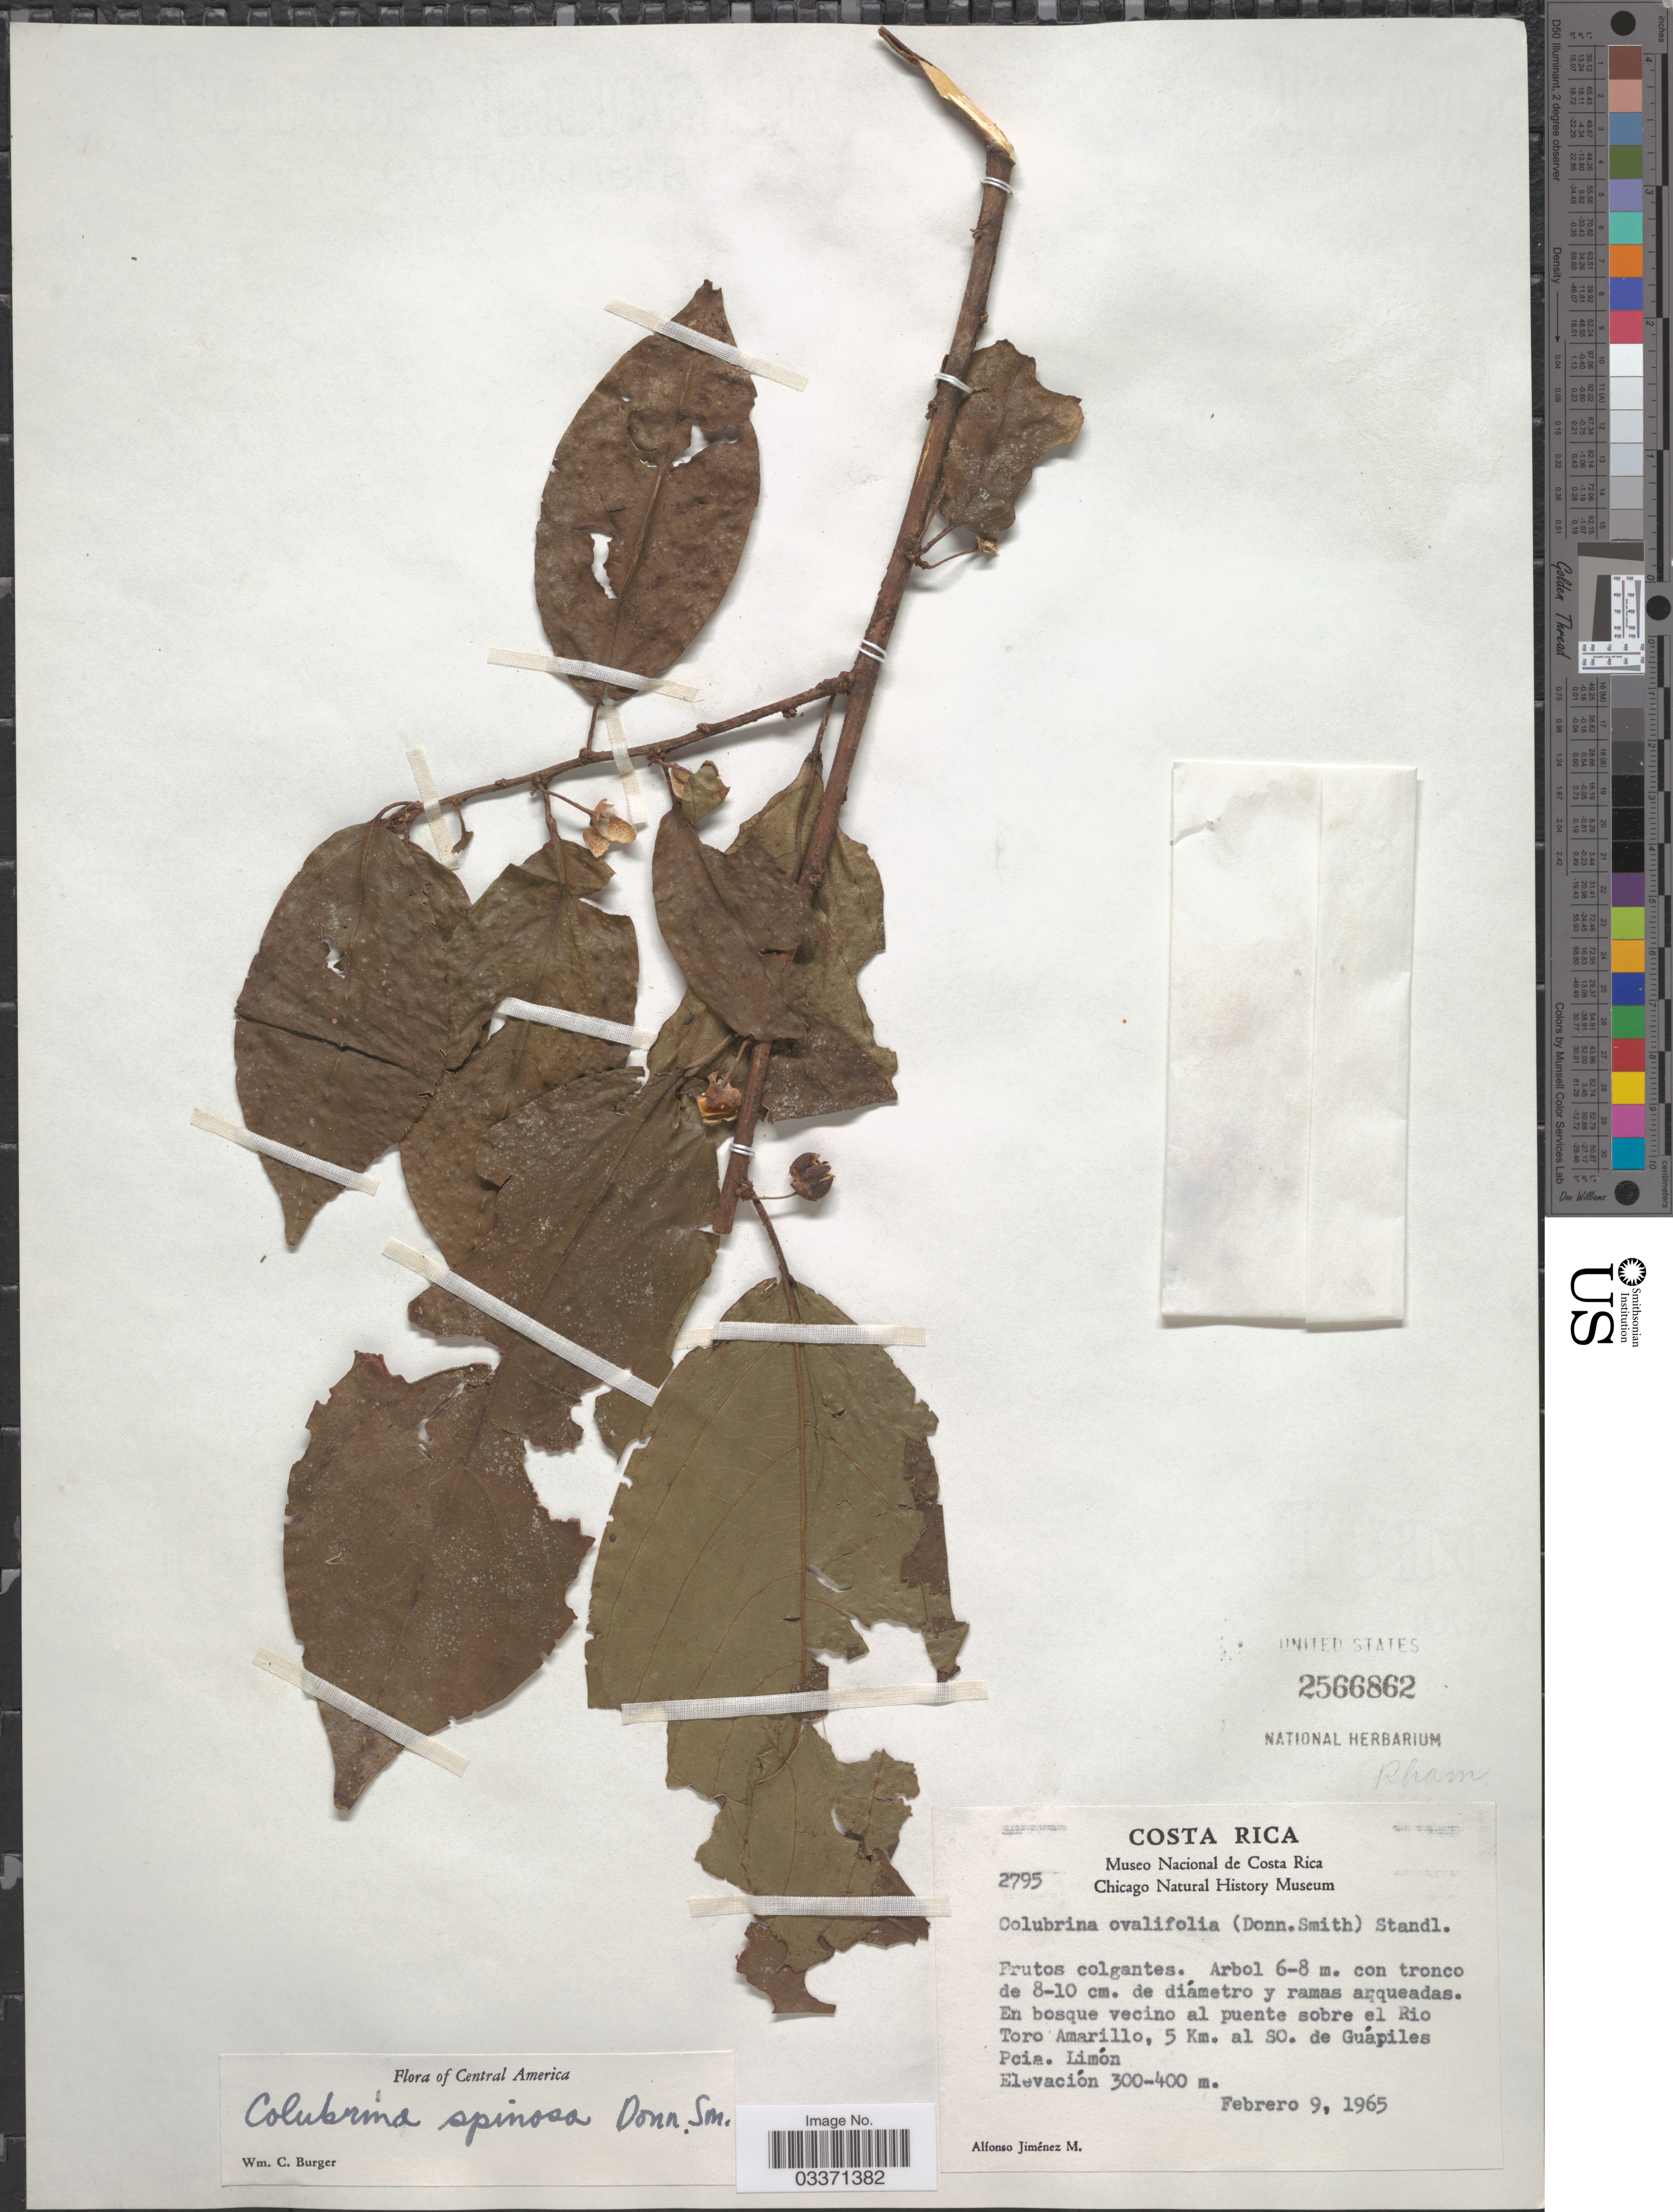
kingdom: Plantae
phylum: Tracheophyta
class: Magnoliopsida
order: Rosales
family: Rhamnaceae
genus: Colubrina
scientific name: Colubrina spinosa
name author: Donn. Sm.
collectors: A. Jimenez M.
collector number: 2795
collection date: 1965-02-09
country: Costa Rica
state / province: Limón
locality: En bosque vecino al puente sobre el Rio Toro Amarillo, 5 Km. al SO. de Guápiles.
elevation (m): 300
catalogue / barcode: US 2566862